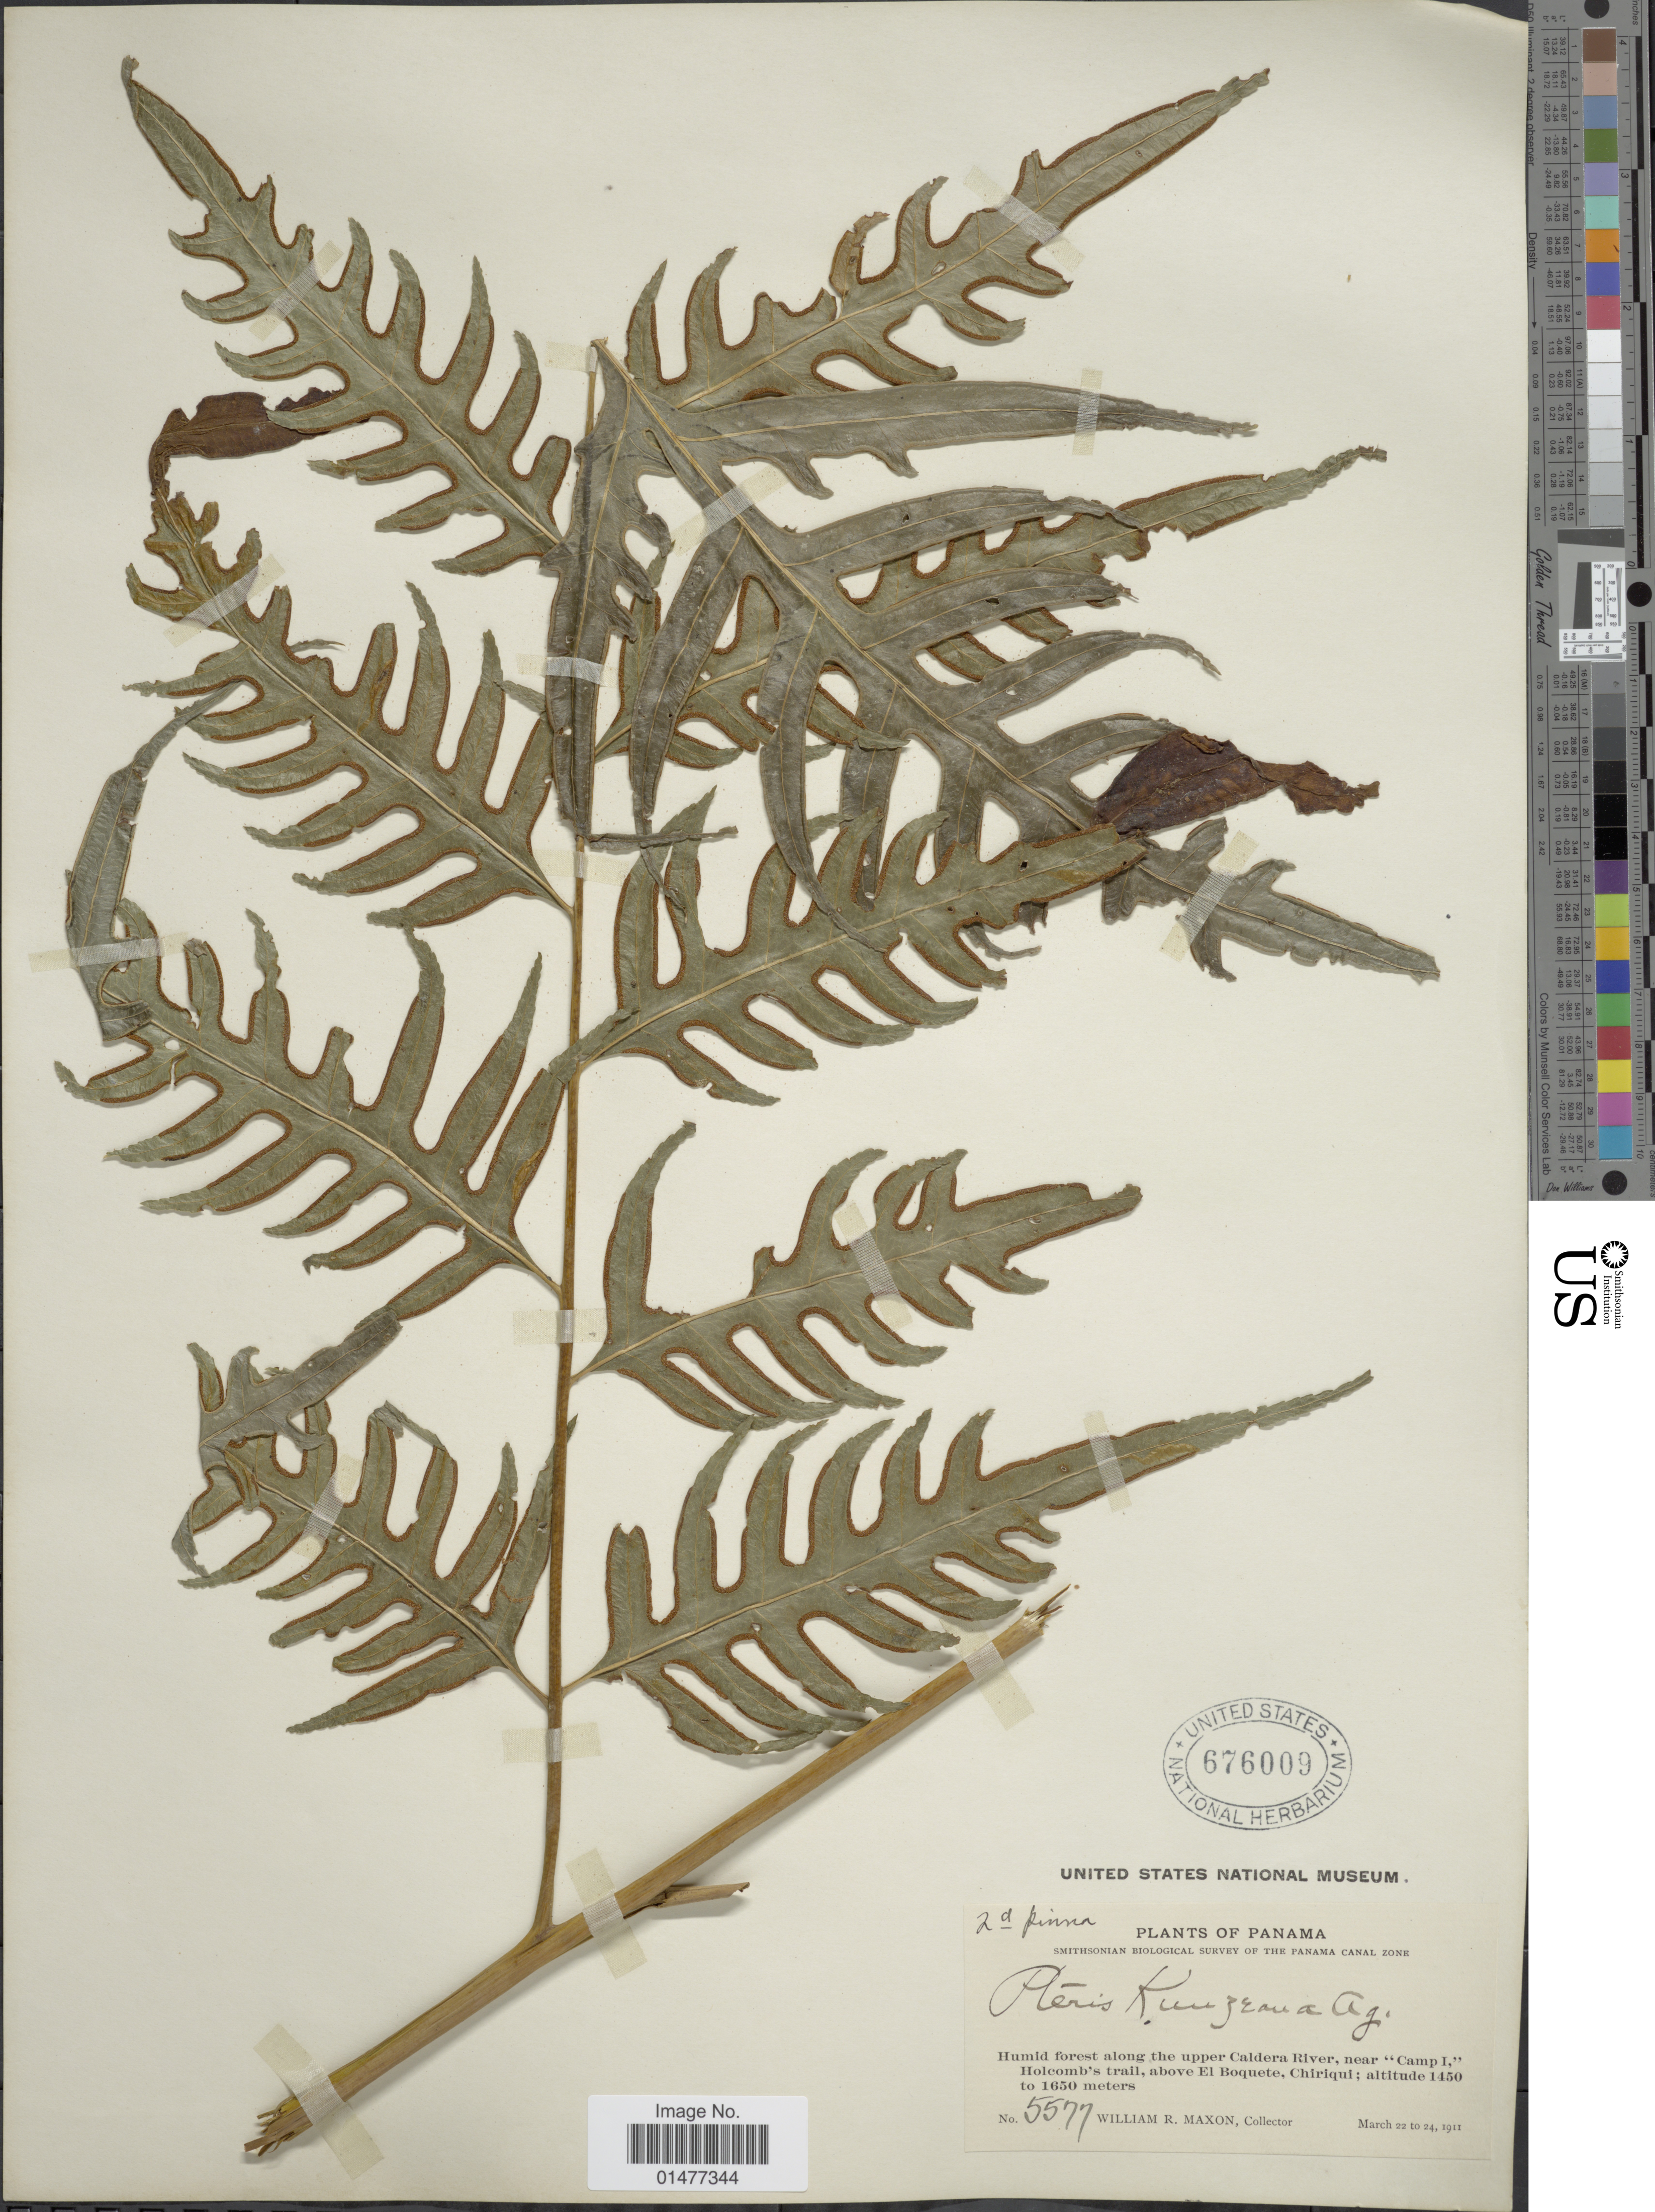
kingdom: Plantae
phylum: Tracheophyta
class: Polypodiopsida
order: Polypodiales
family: Pteridaceae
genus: Pteris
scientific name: Pteris altissima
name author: Poir.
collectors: W. R. Maxon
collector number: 5577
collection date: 1911-03-22/1911-03-24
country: Panama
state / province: Chiriqui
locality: Plants of Panama, Humid forest along the upper Caldera River, near " Camp 1, " Holcomb's trail, above El Boquete, Chiriqui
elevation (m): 1450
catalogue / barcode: US 676009